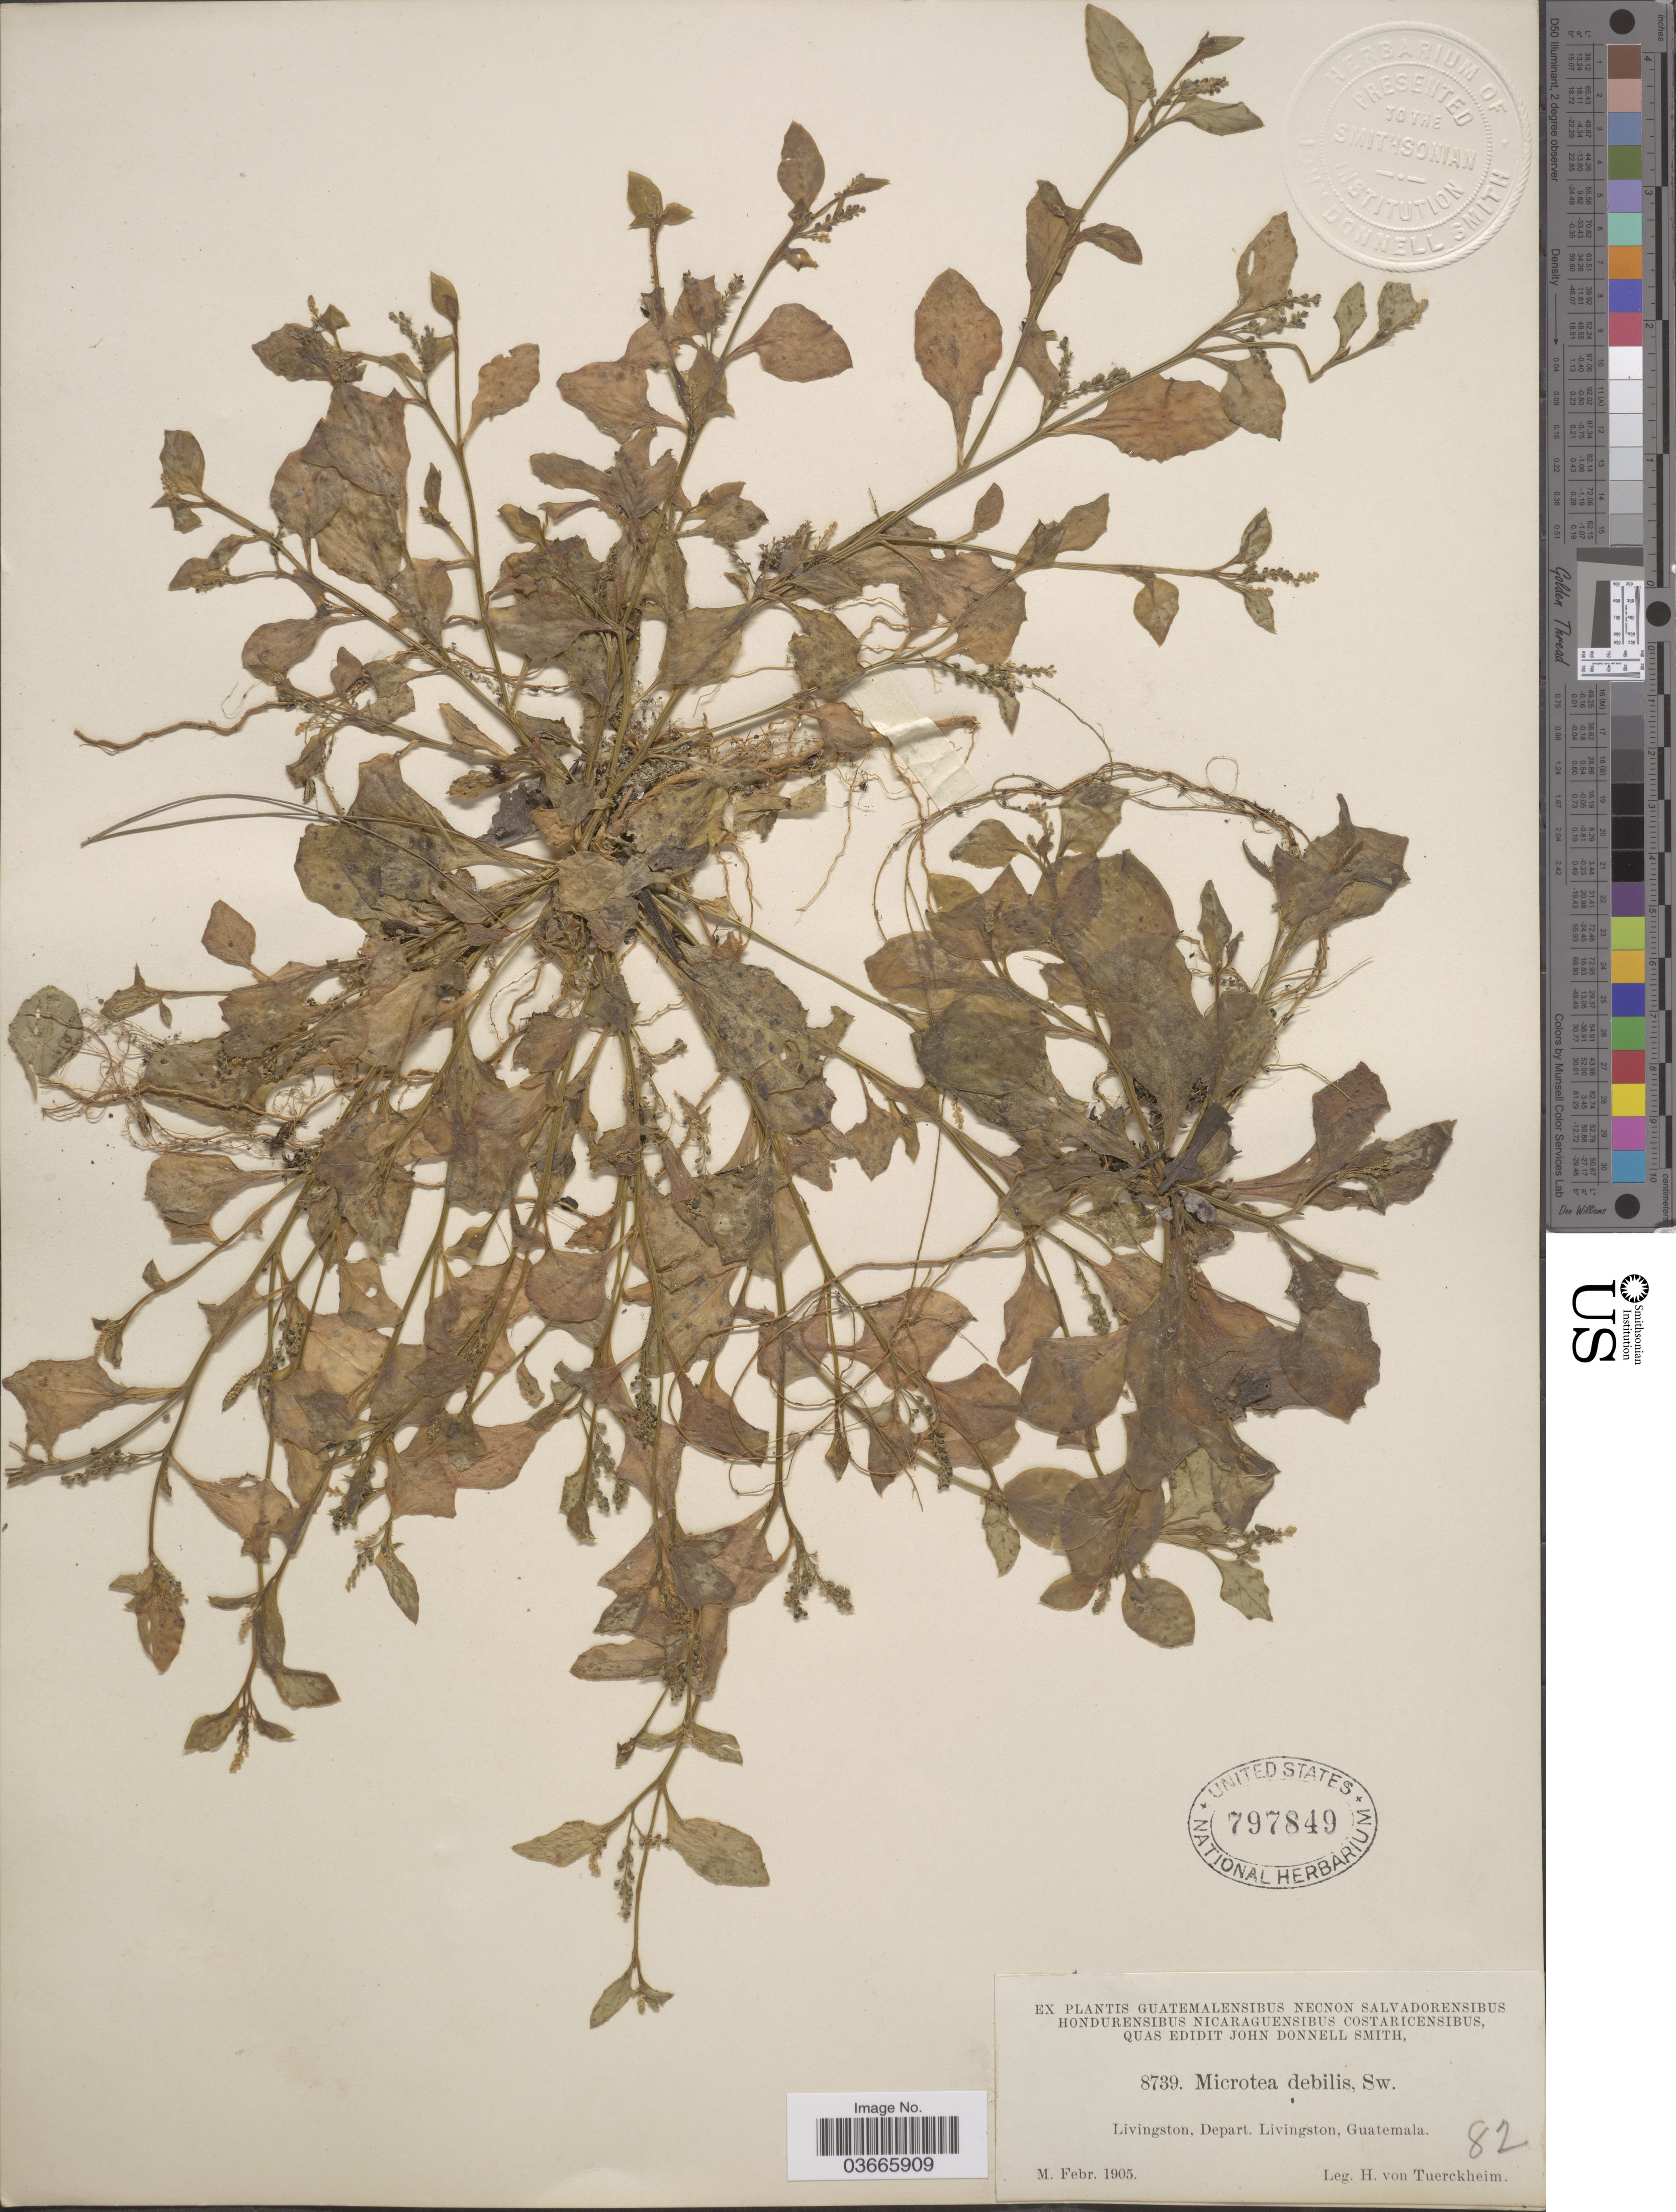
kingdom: Plantae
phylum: Tracheophyta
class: Magnoliopsida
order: Caryophyllales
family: Microteaceae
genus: Microtea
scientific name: Microtea debilis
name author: Sw.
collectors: H. von Türckheim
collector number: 8739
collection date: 1905-02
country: Guatemala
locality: Livingston, Depart. Livingston.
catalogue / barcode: US 797849